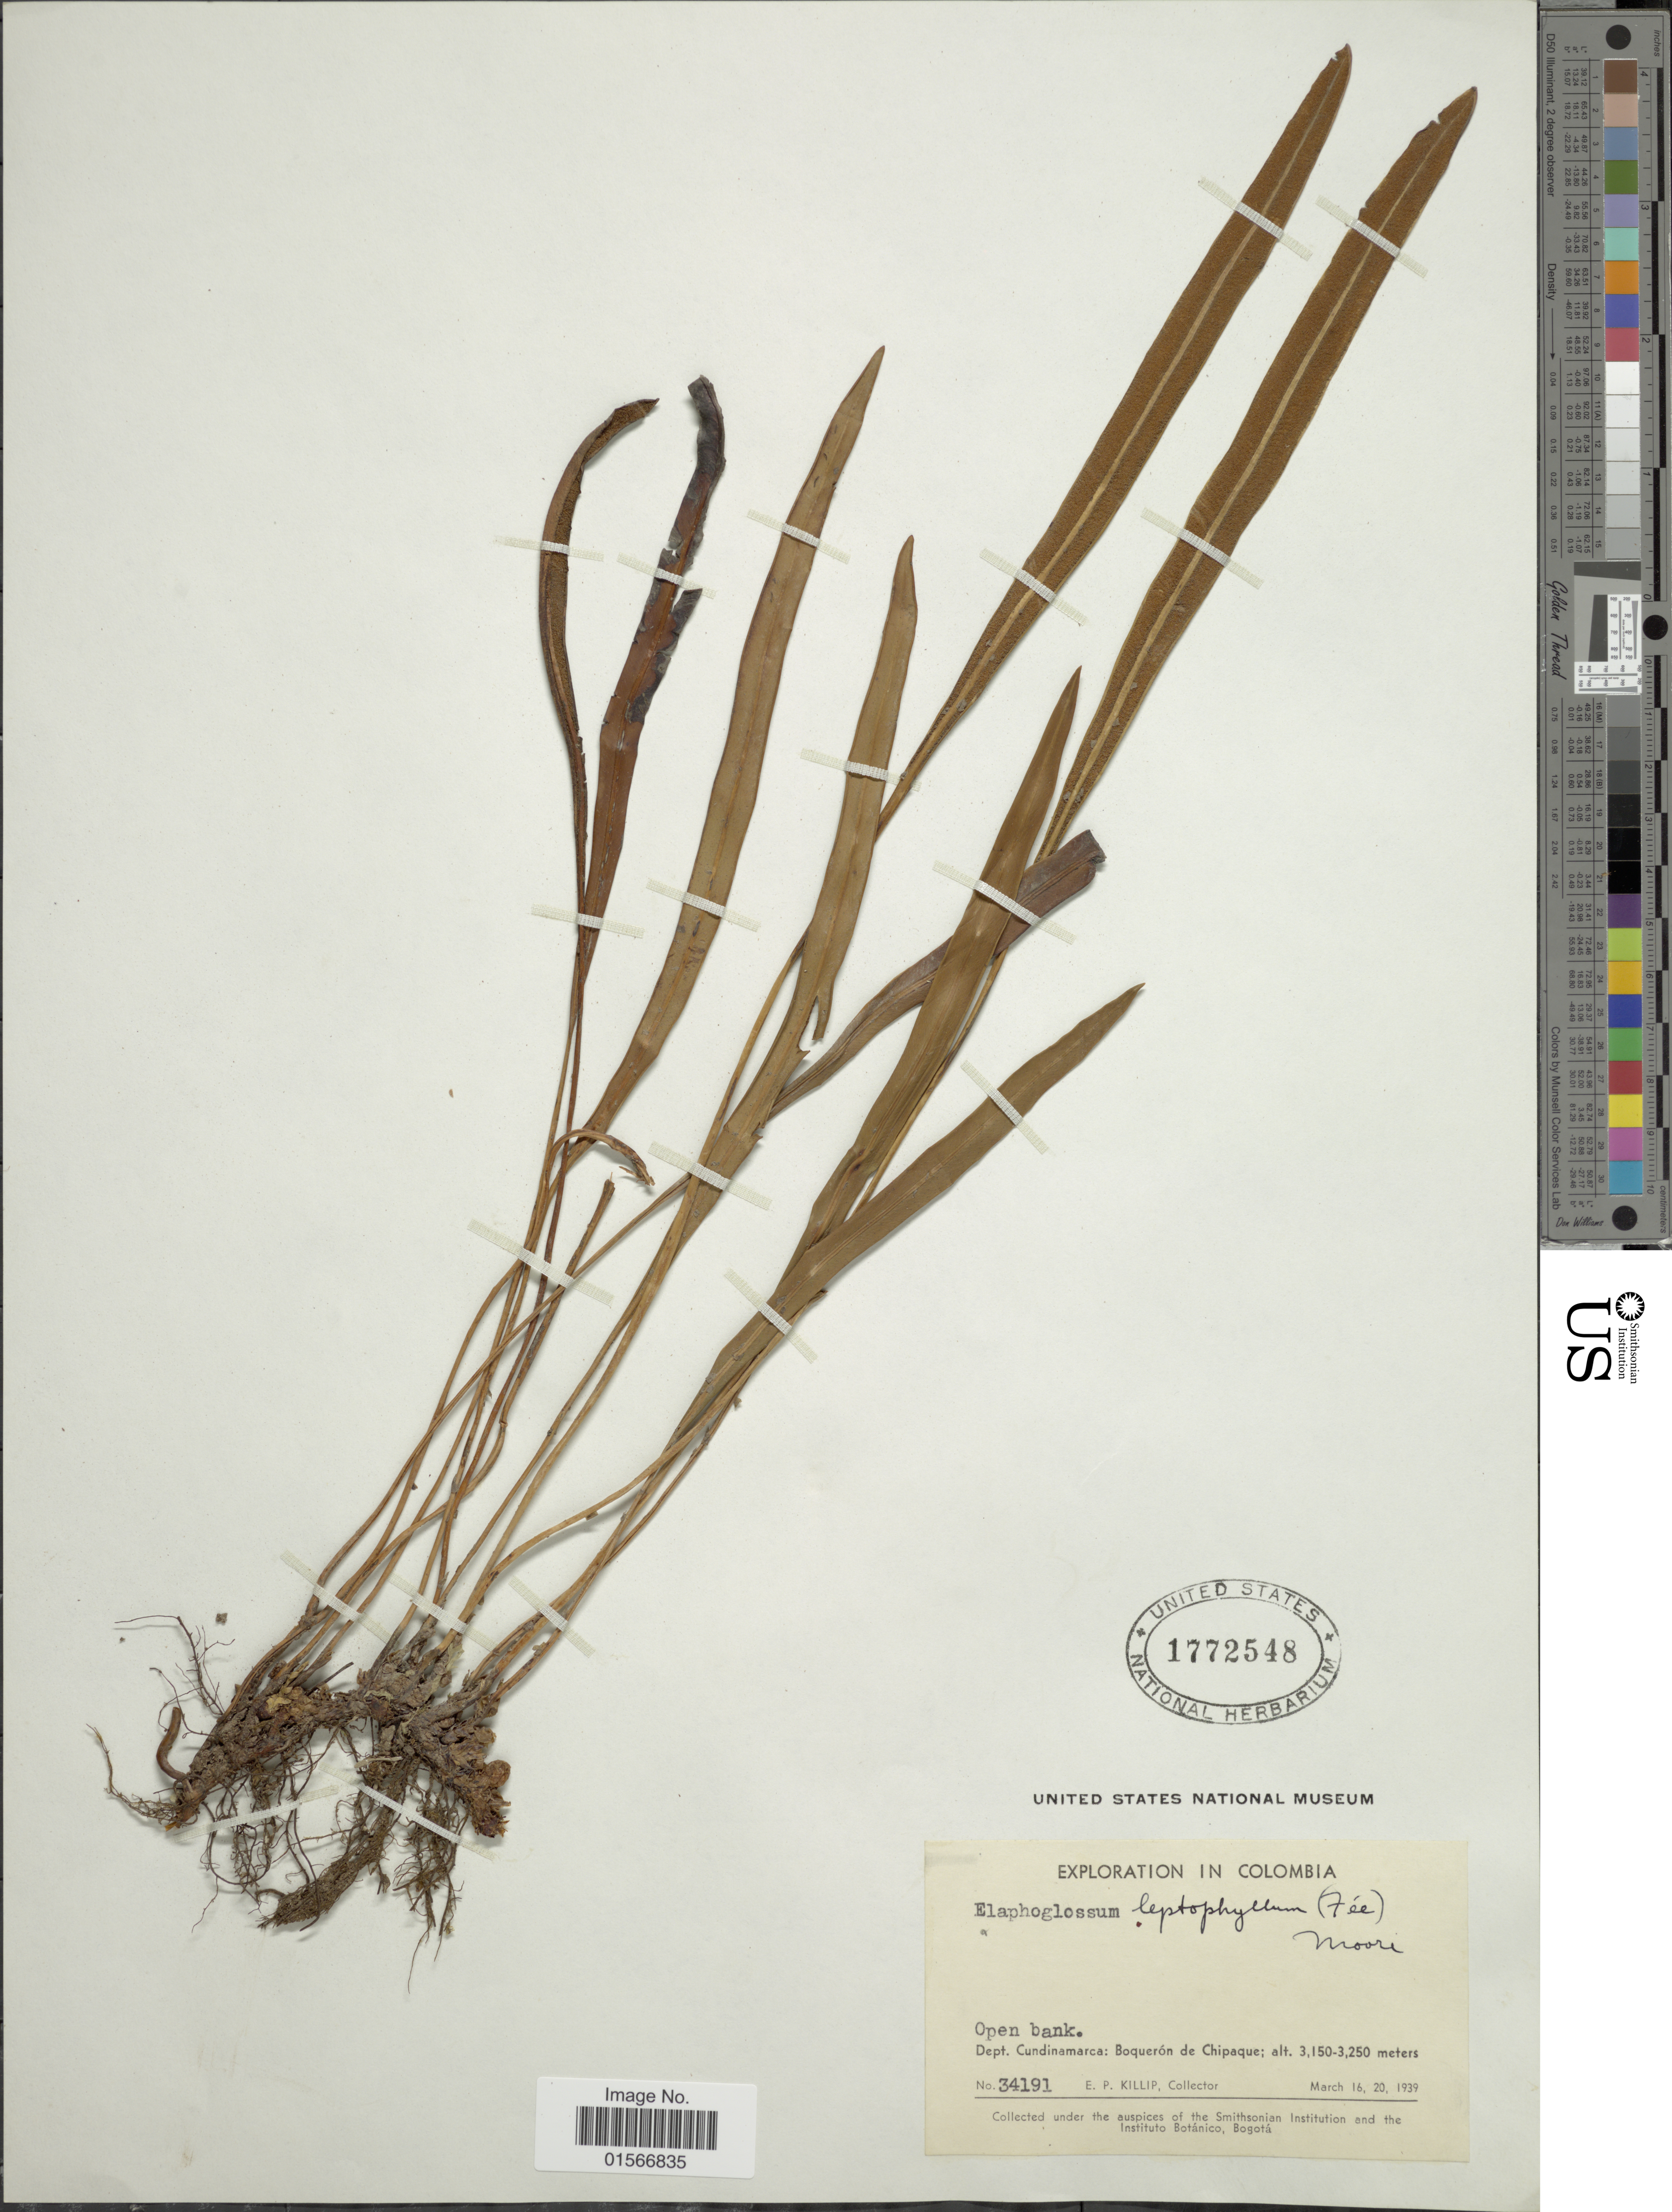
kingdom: Plantae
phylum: Tracheophyta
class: Polypodiopsida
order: Polypodiales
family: Dryopteridaceae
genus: Elaphoglossum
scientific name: Elaphoglossum leptophyllum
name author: (Fée) T. Moore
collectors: E. P. Killip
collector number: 34191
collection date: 1939-03-16/1939-03-20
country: Colombia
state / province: Cundinamarca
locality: Open bank, Dept. Cundinamarca: Boquerón de Chipaque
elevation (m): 3150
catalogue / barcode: US 1772548